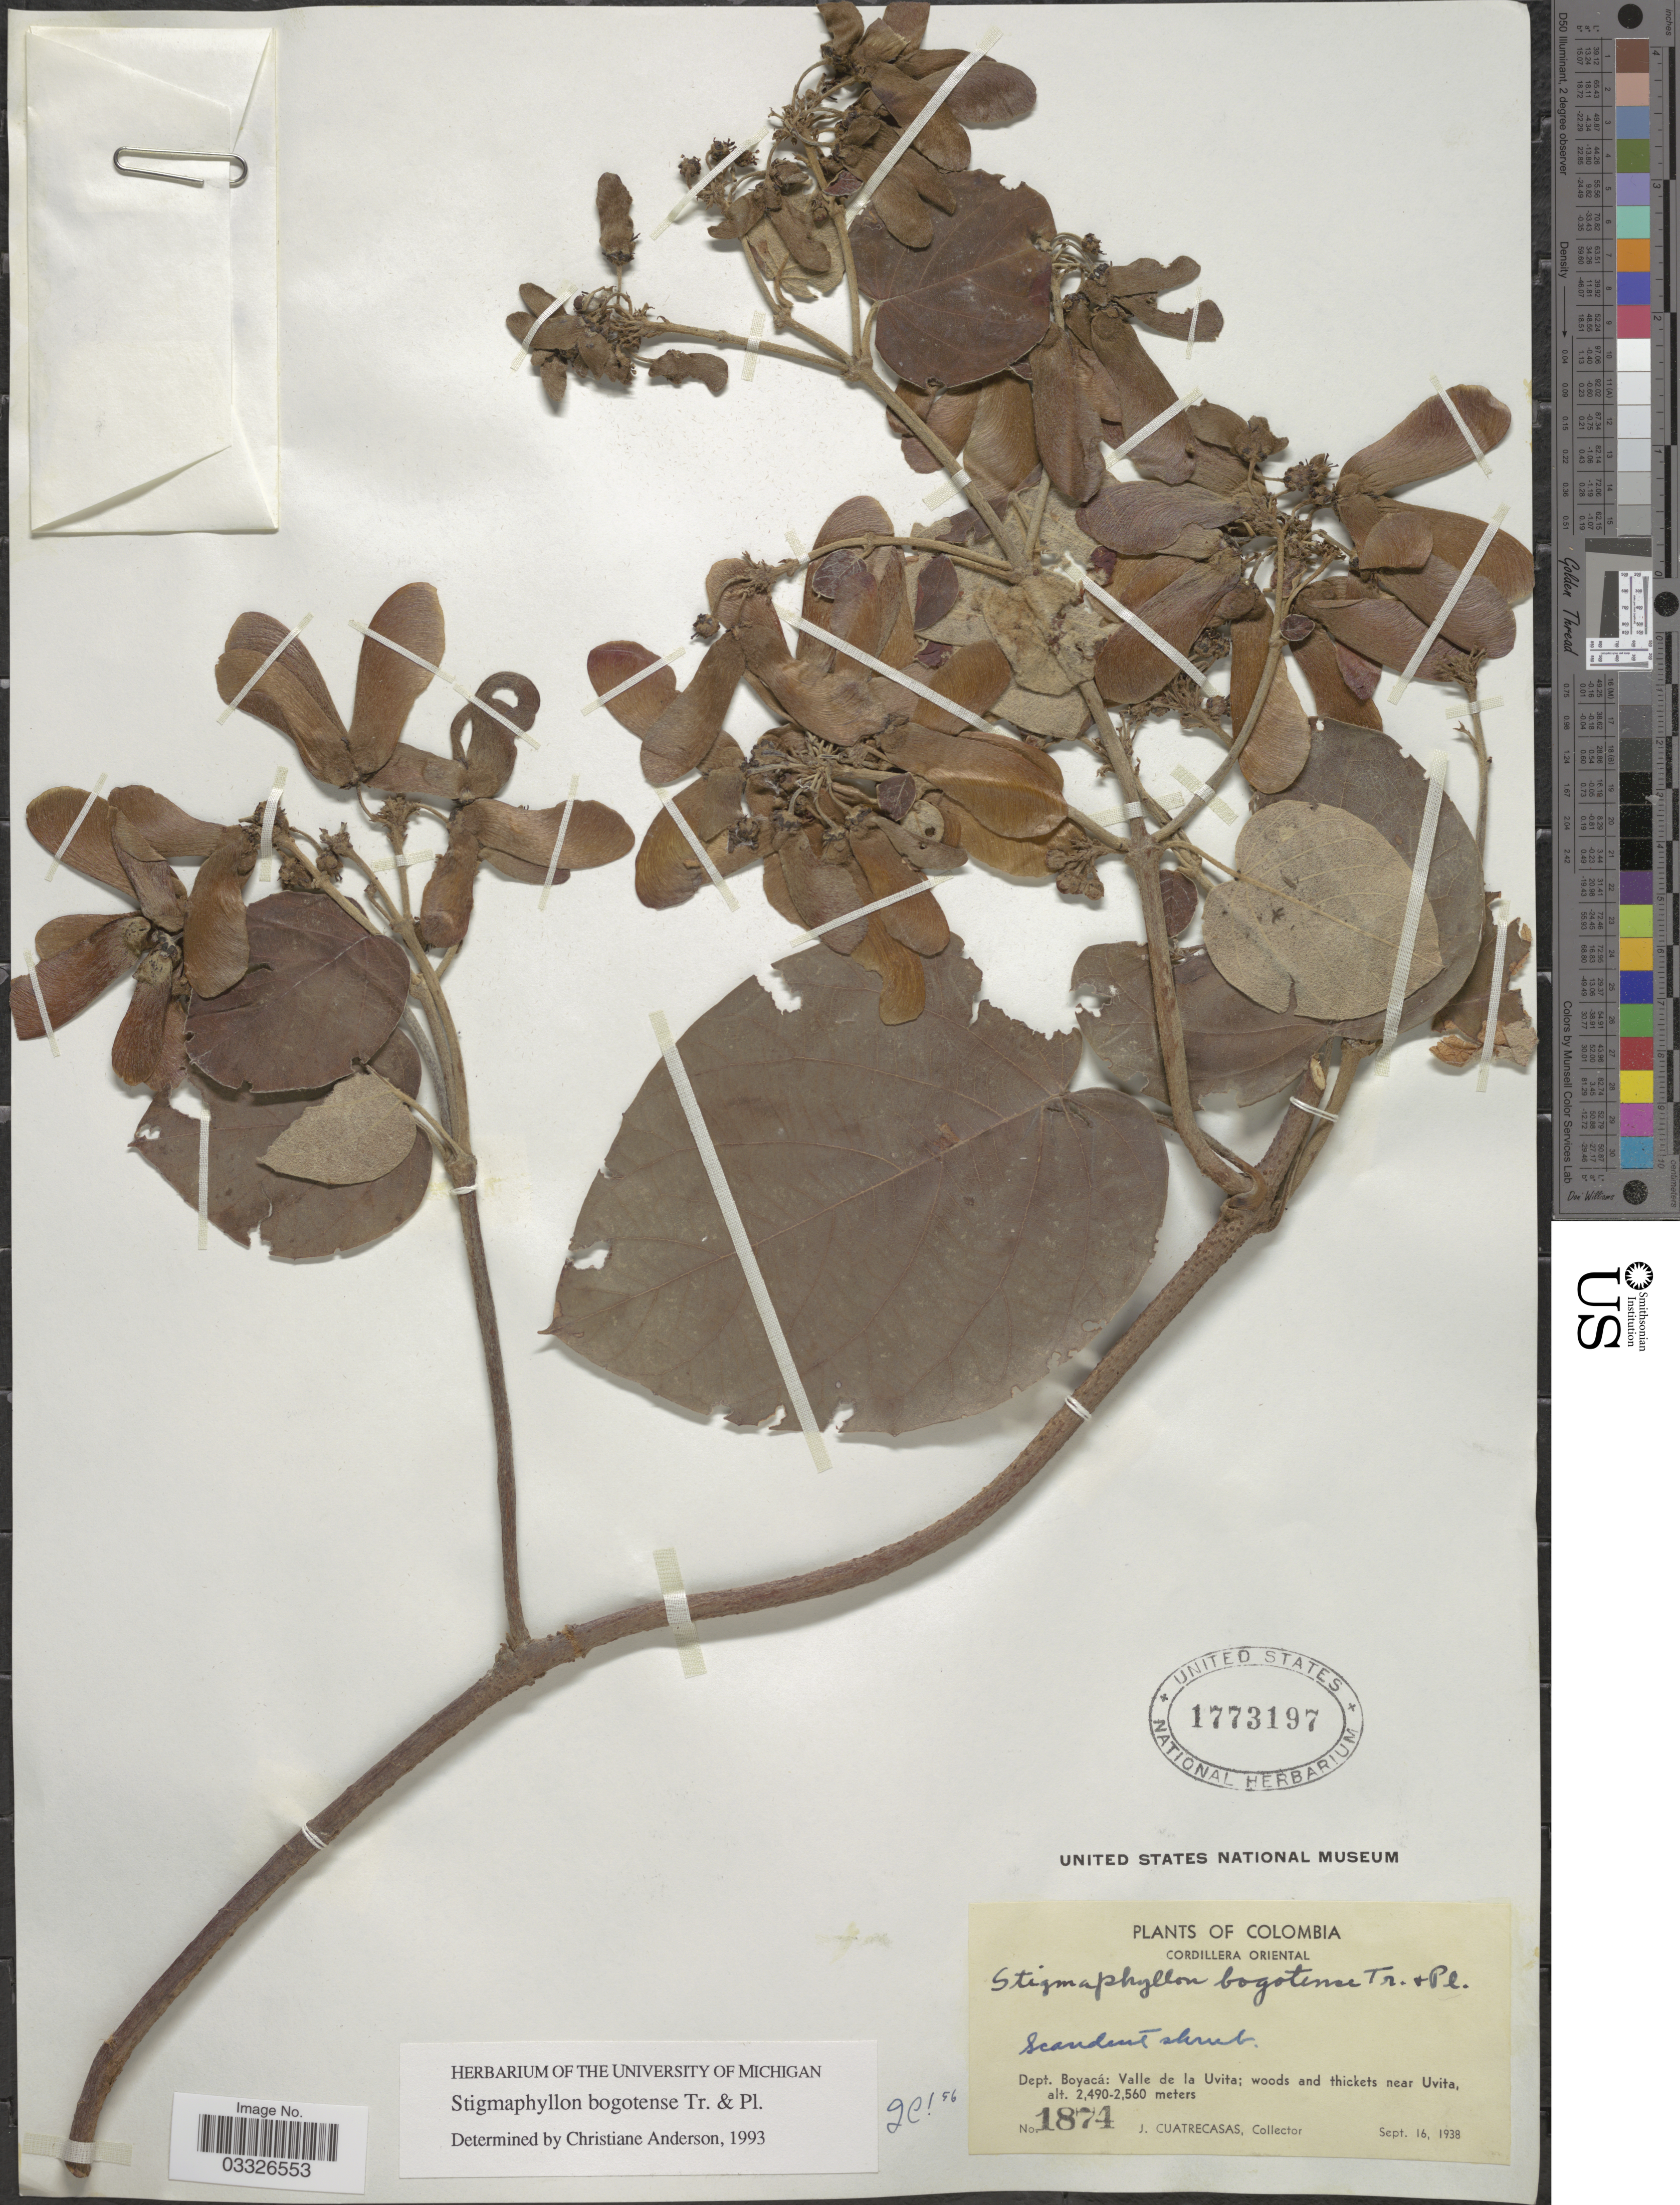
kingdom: Plantae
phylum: Tracheophyta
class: Magnoliopsida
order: Malpighiales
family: Malpighiaceae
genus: Stigmaphyllon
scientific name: Stigmaphyllon bogotense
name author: Triana & Planch.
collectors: J. Cuatrecasas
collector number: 1874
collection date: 1938-09-16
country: Colombia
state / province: Boyacá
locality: Cordillera Oriental. Dept. Boyacá: Valle de la Uvita; woods and thickets near Uvita.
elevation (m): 2490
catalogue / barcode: US 1773197